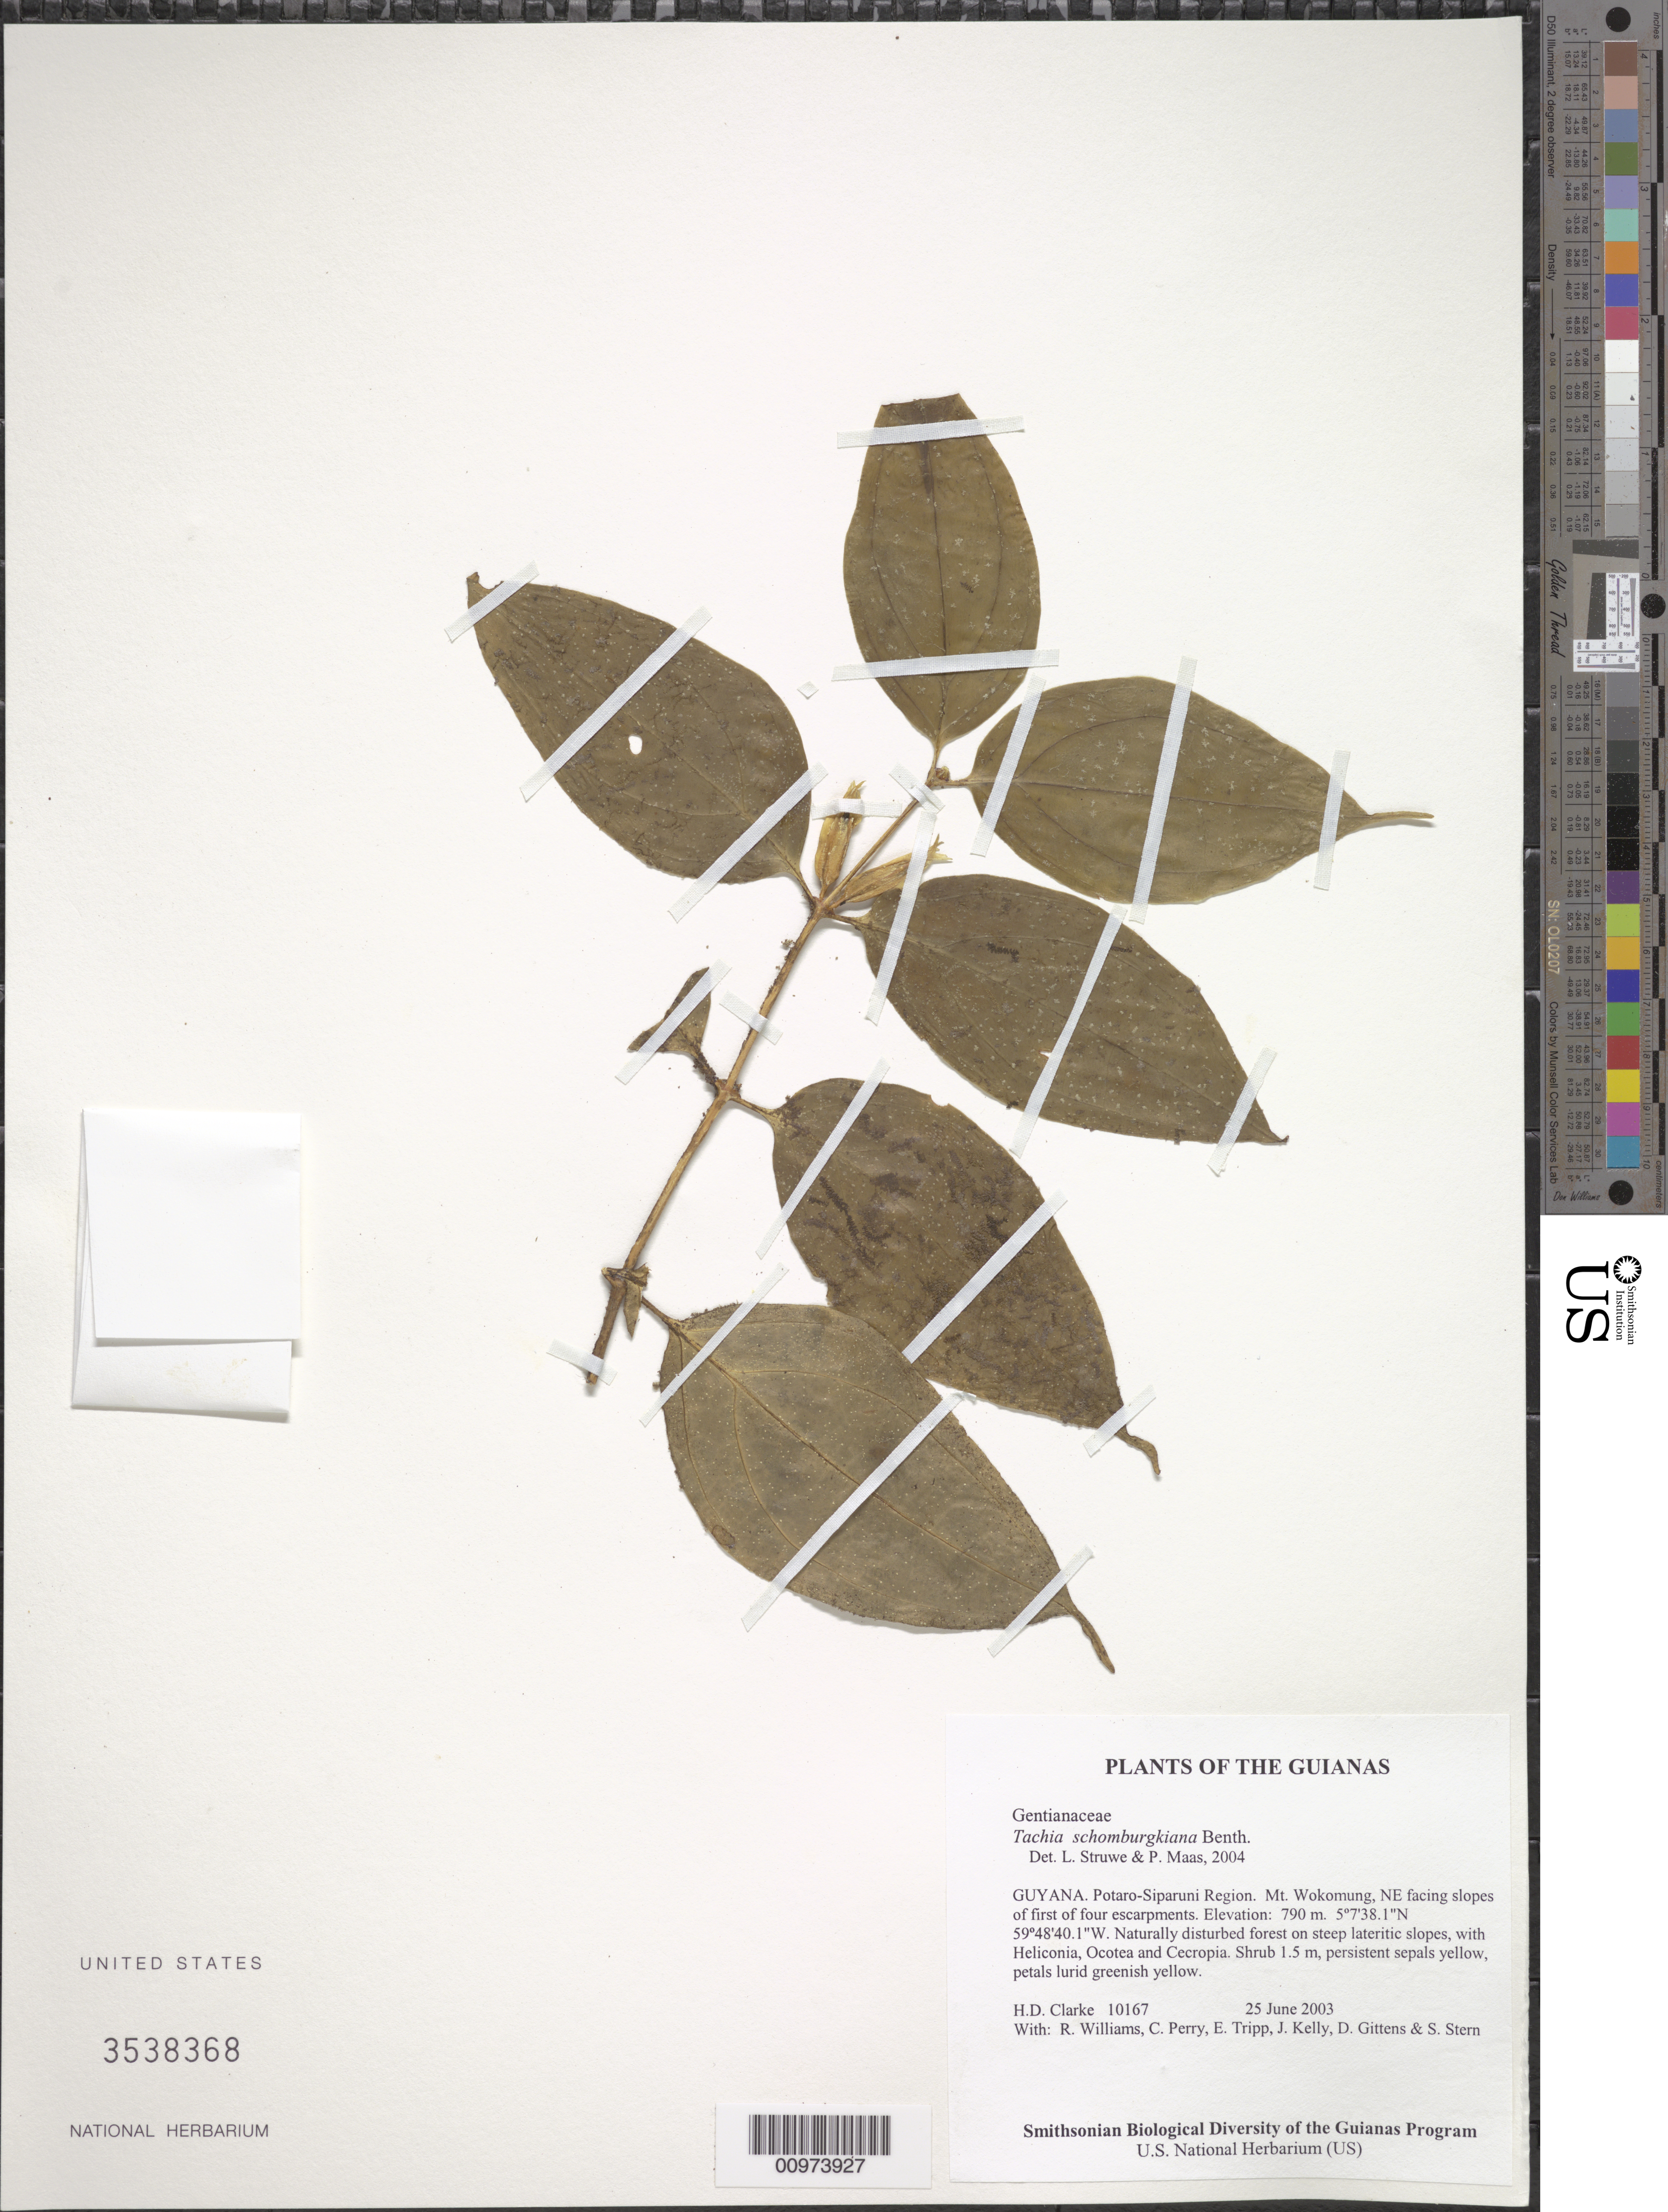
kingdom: Plantae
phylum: Tracheophyta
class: Magnoliopsida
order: Gentianales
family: Gentianaceae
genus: Tachia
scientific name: Tachia schomburgkiana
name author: Benth.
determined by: Struwe, L.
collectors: H. D. Clarke, R. Williams, C. Perry, E. Tripp, J. Kelly, D. Gittens & S. R. Stern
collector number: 10167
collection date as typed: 25 June 2003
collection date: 2003-06-25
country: Guyana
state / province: Potaro-Siparuni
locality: Mt. Wokomung, NE facing slopes of first of four escarpments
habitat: Naturally disturbed forest on steep lateritic slopes, with Heliconia, Ocotea and Cecropia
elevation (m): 790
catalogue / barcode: US 3538368